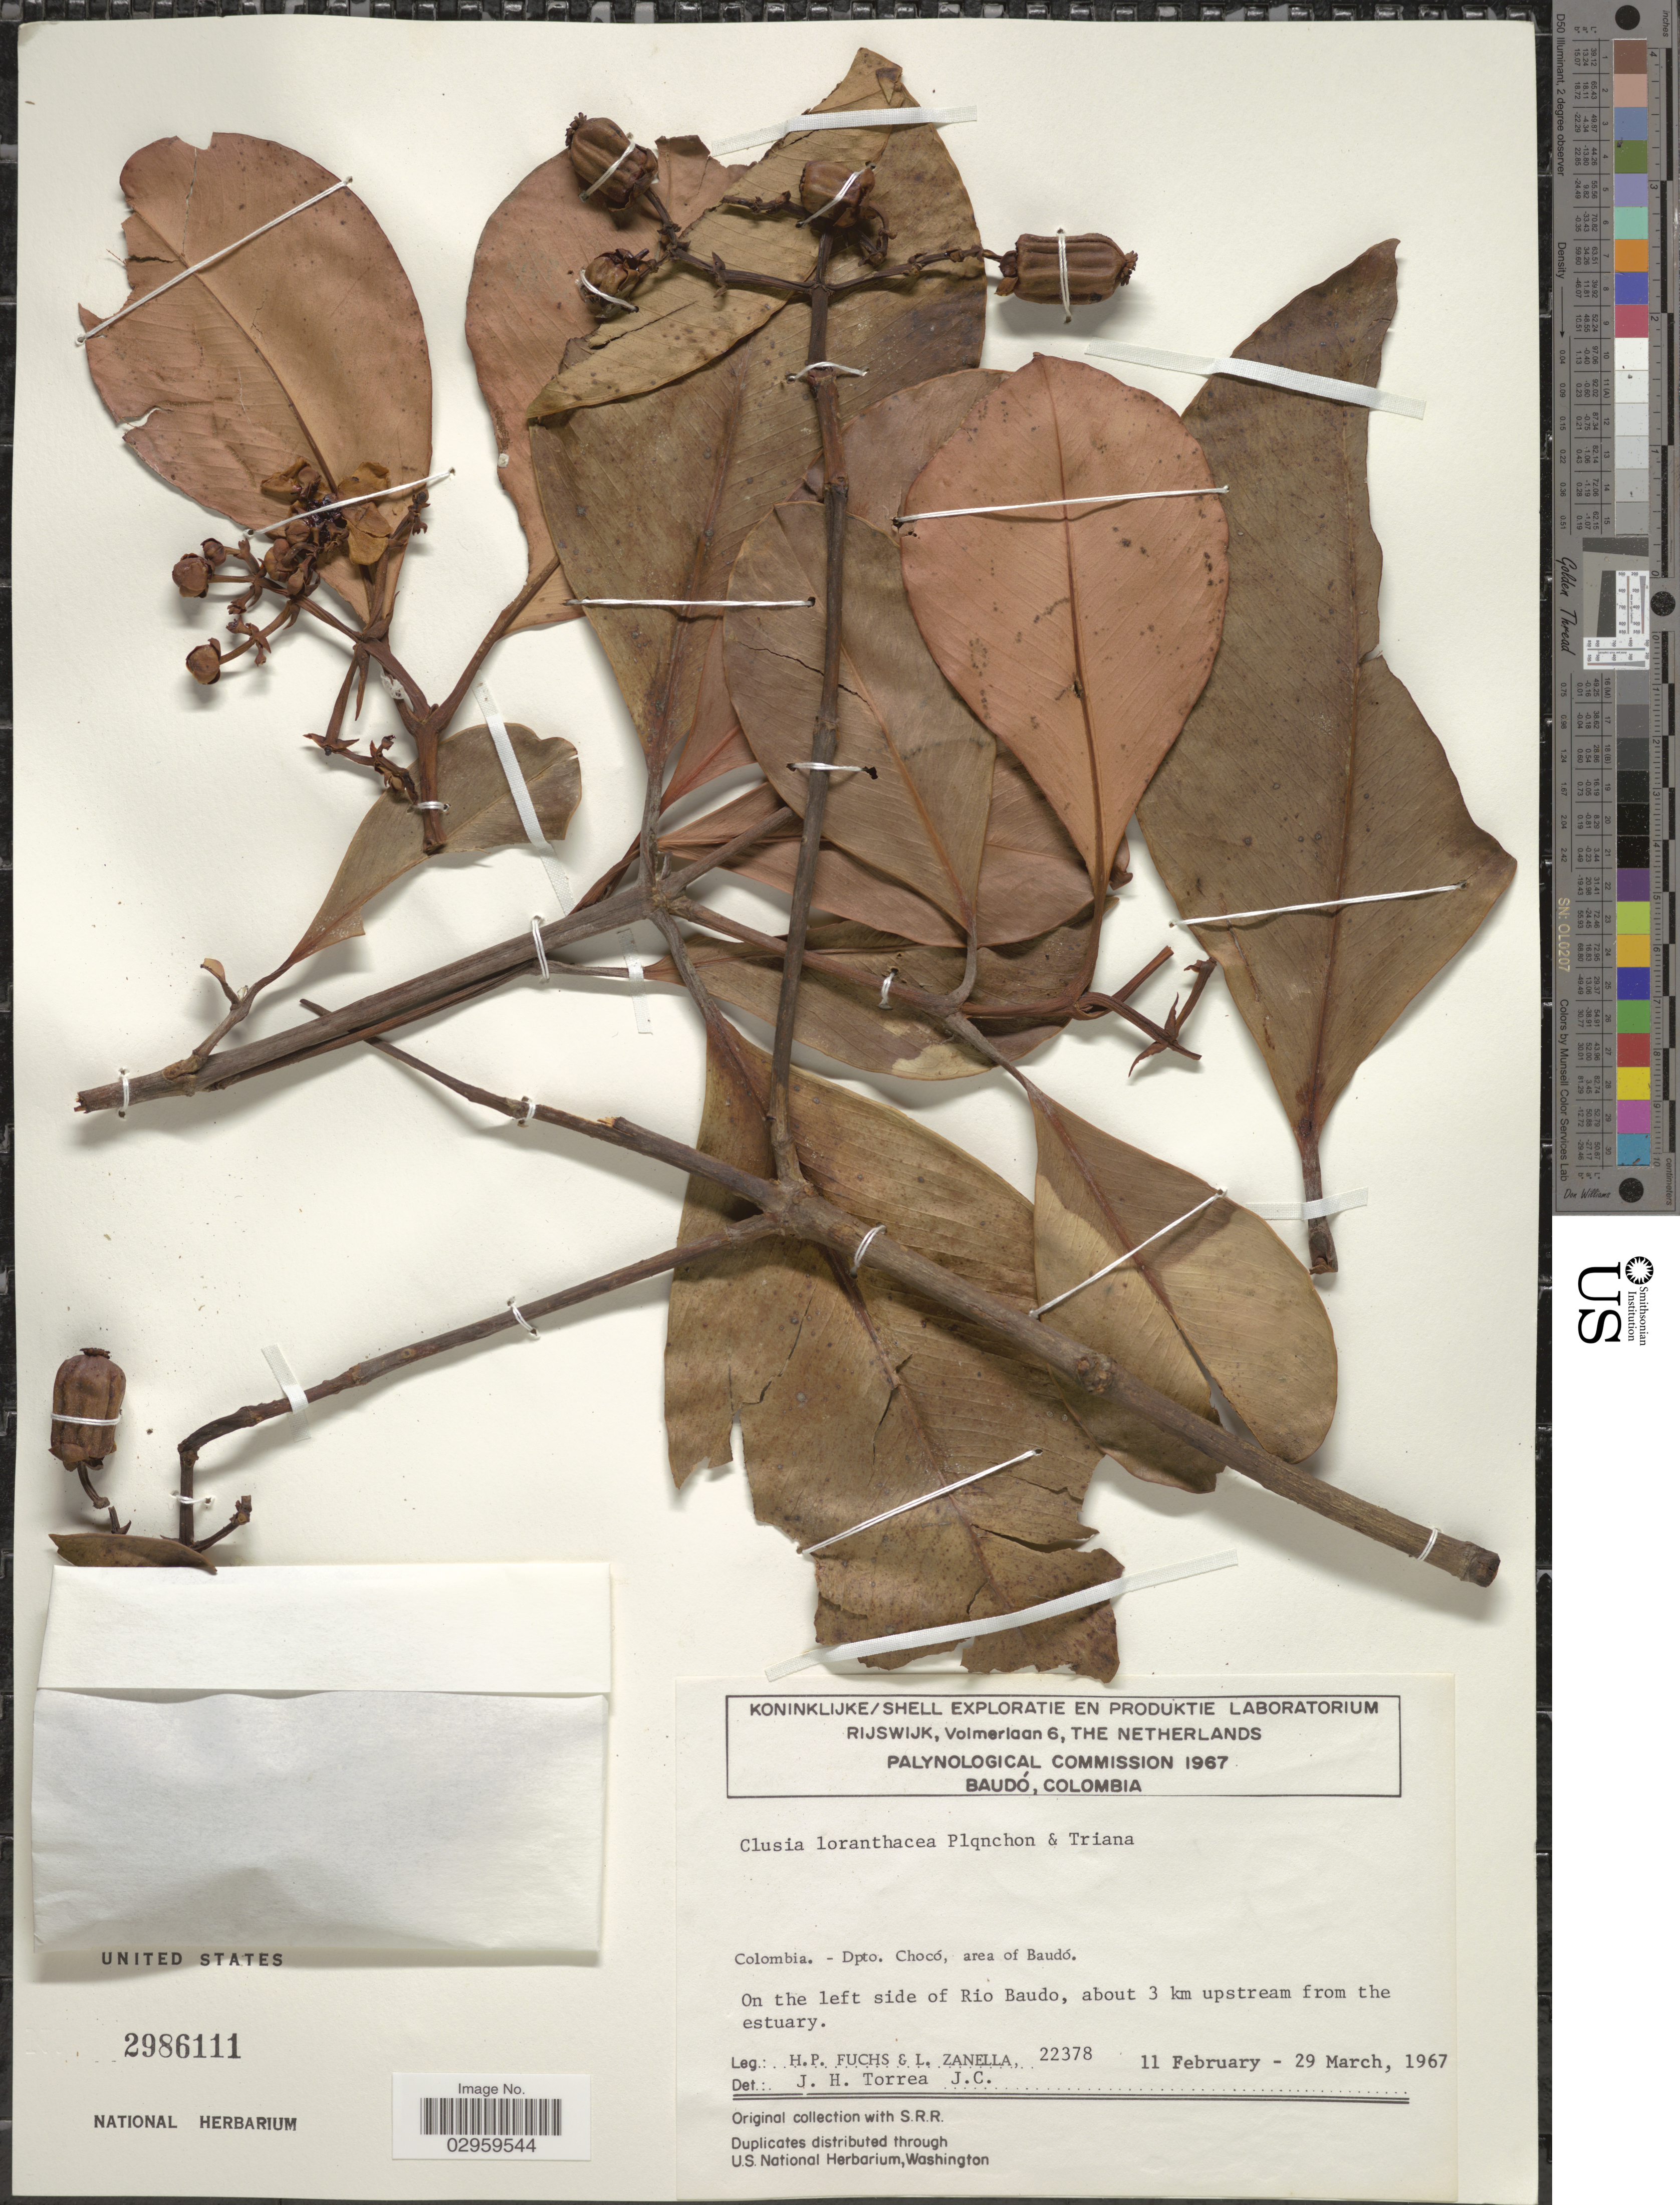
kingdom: Plantae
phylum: Tracheophyta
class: Magnoliopsida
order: Malpighiales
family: Clusiaceae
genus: Clusia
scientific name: Clusia loranthacea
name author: Planch. & Triana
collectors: H. P. Fuchs & L. Zanella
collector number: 22378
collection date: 1967-02-11/1967-03-29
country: Colombia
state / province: Chocó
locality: Dpto. Chocó, area of Baudó. On the left side of Rio Baudo, about 3 km upstream from the estuary.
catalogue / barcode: US 2986111